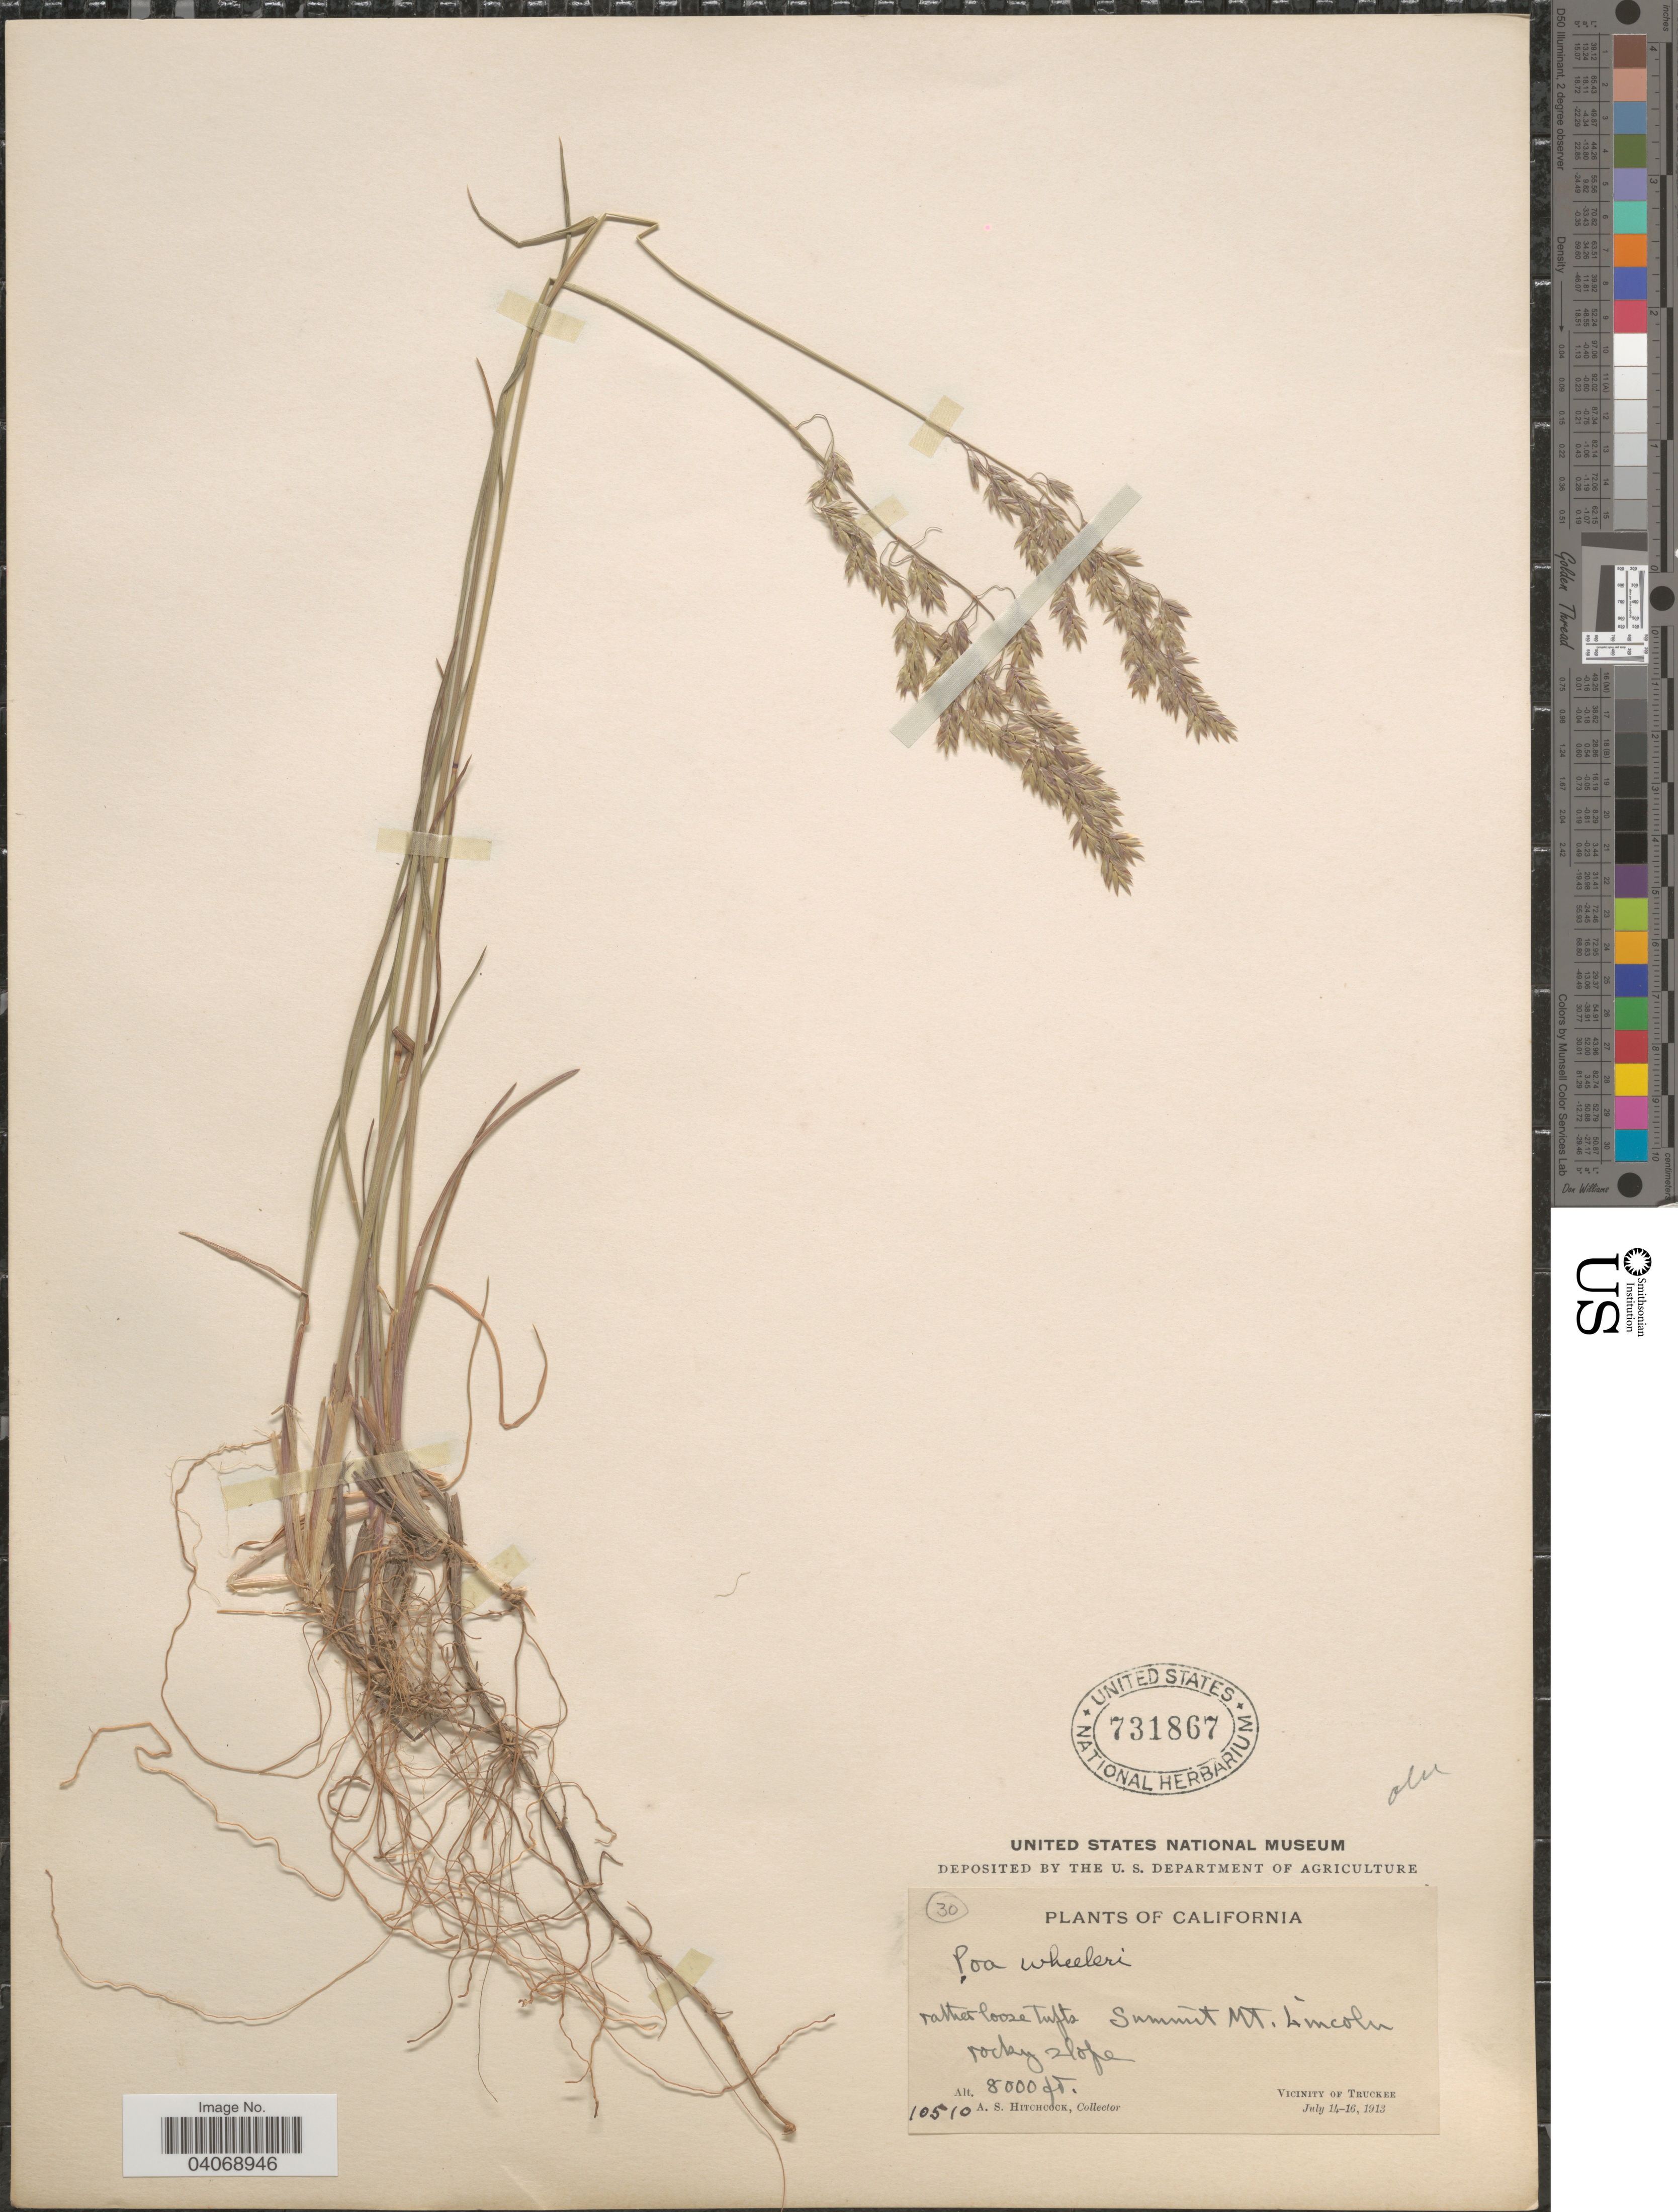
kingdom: Plantae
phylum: Tracheophyta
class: Liliopsida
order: Poales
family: Poaceae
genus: Poa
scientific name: Poa wheeleri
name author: Vasey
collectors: A. S. Hitchcock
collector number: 10510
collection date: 1913-07-14/1913-07-16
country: United States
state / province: California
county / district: Nevada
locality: Summit Mt. Lincoln. Rocky slope. Vicinity of Truckee.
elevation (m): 2438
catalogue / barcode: US 731867